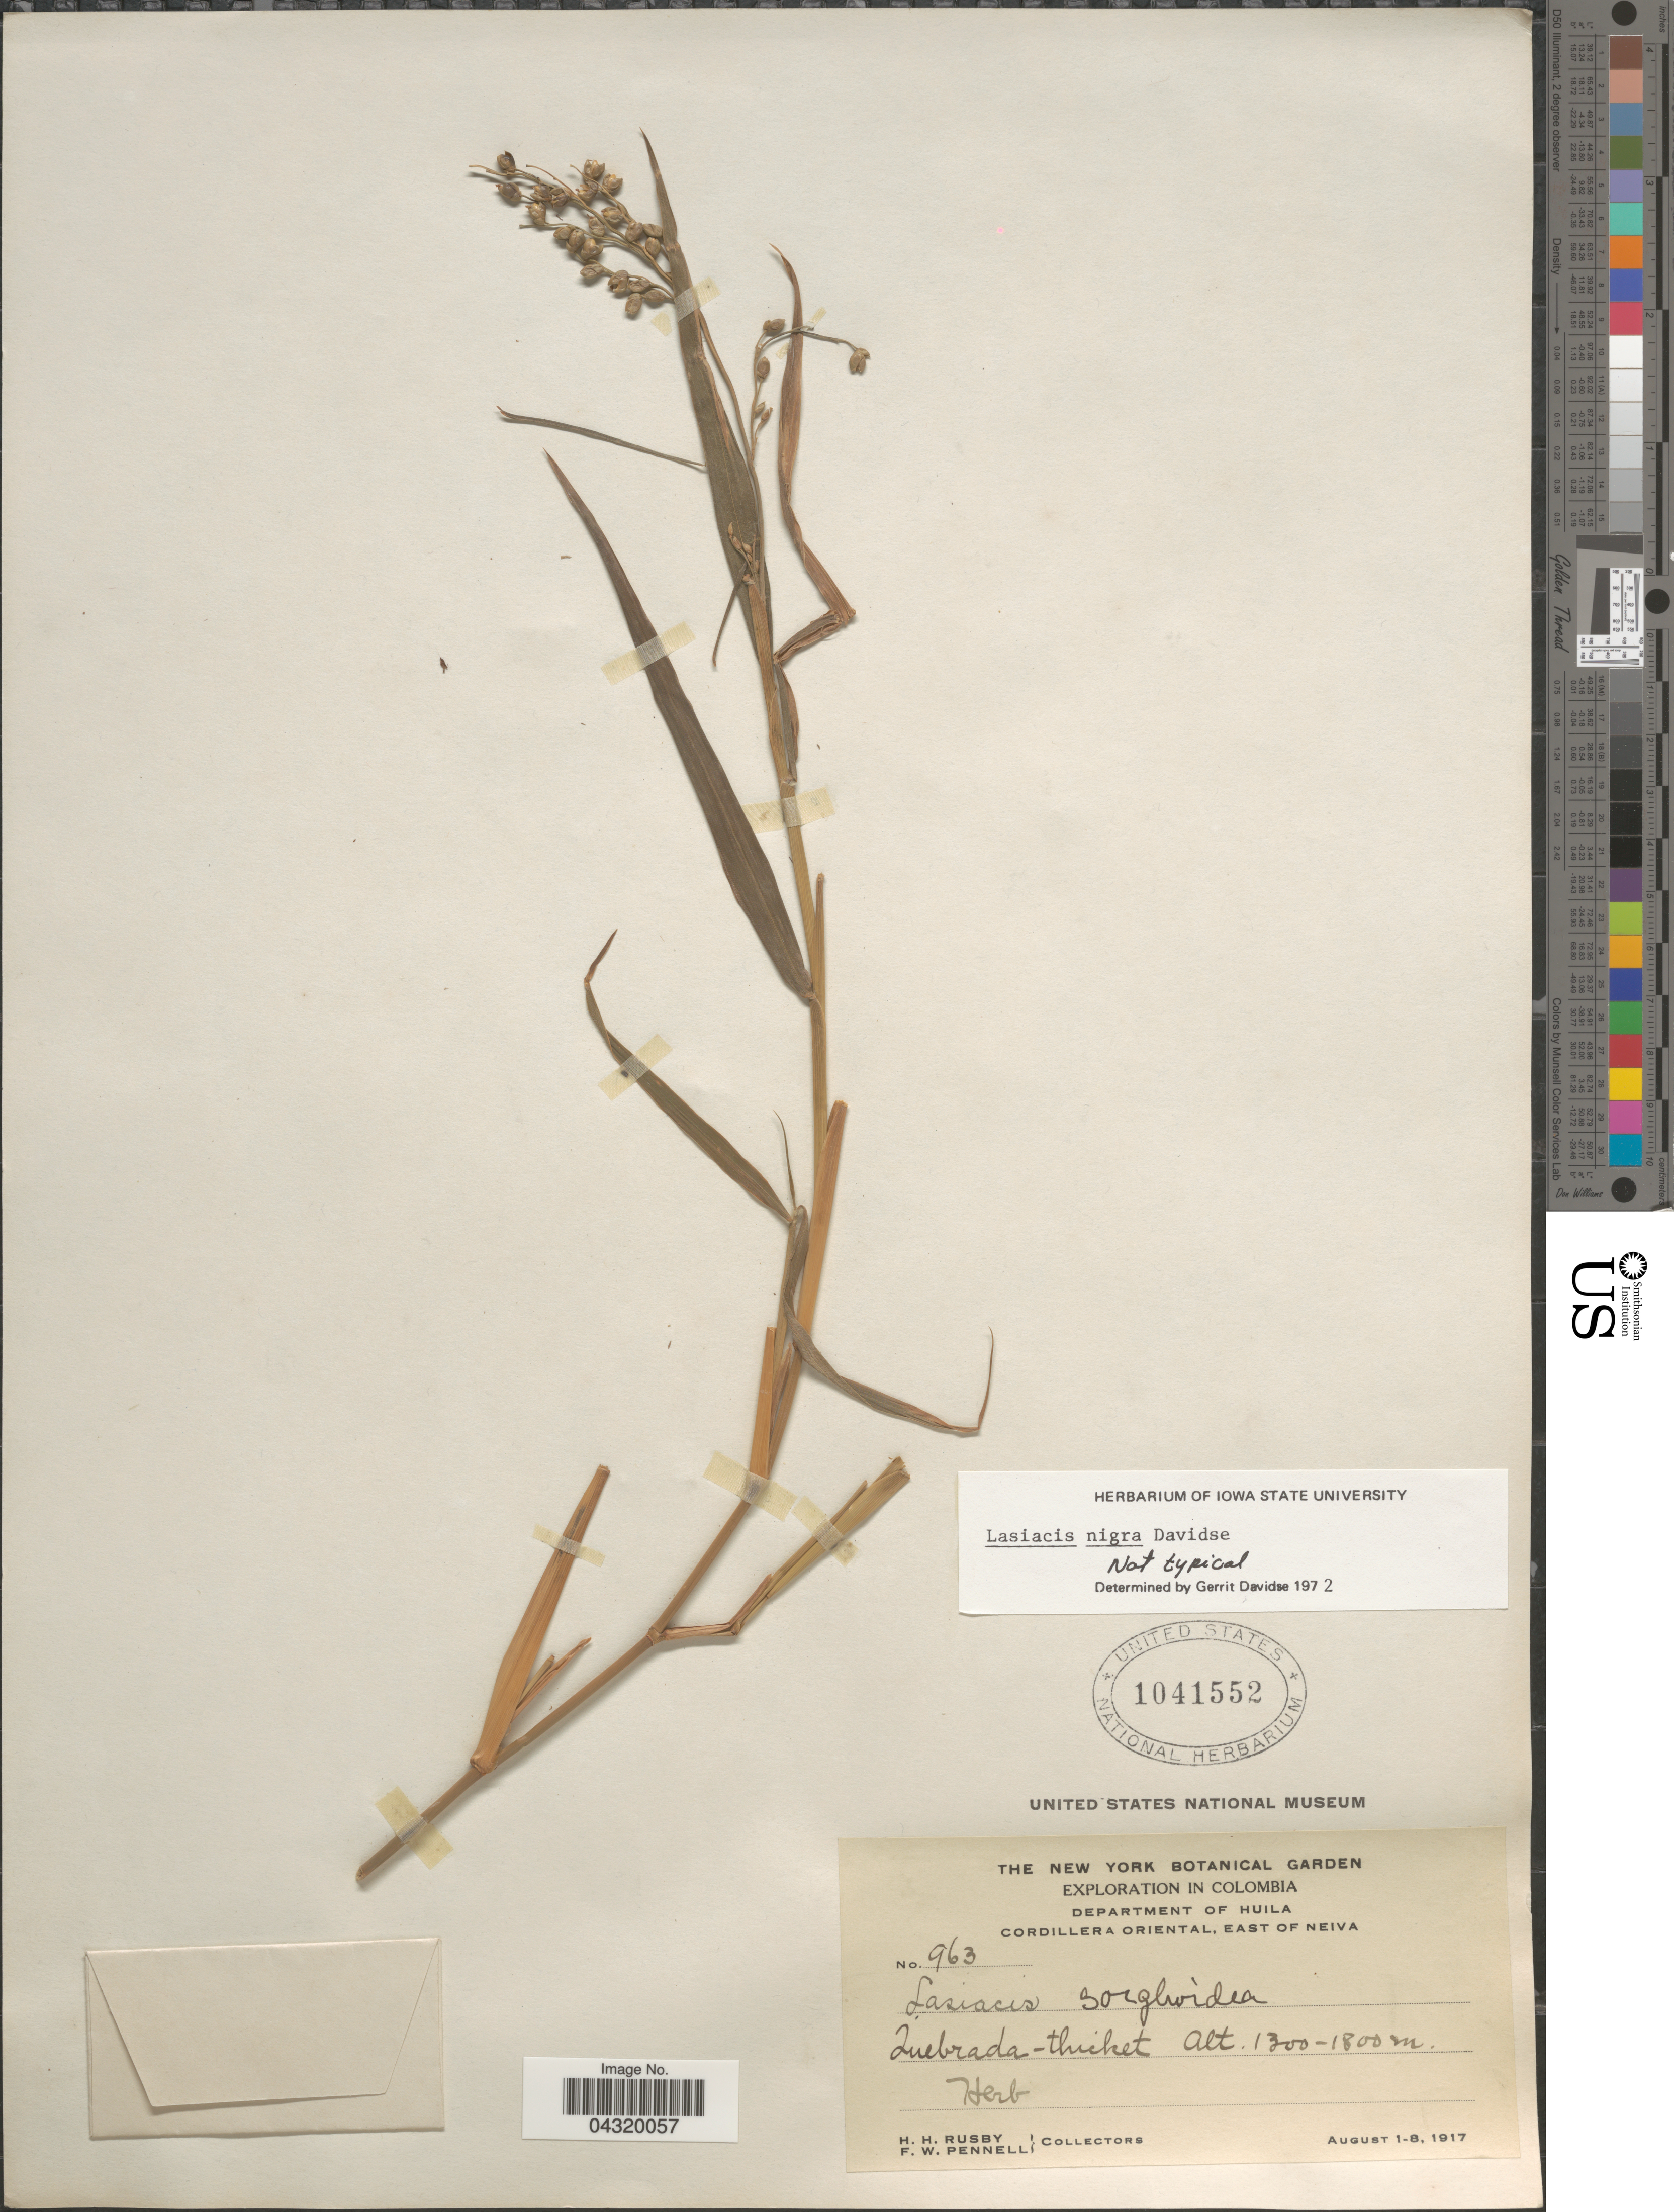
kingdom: Plantae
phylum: Tracheophyta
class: Liliopsida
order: Poales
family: Poaceae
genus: Lasiacis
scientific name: Lasiacis nigra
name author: Davidse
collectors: H. H. Rusby & F. W. Pennell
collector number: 963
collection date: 1917-08-01/1917-08-08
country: Colombia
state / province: Huila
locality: Exploration in Colombia. Department of Huila. Cordillera Oriental, East of Neiva. Quebrada-thicket.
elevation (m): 1300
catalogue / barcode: US 1041552